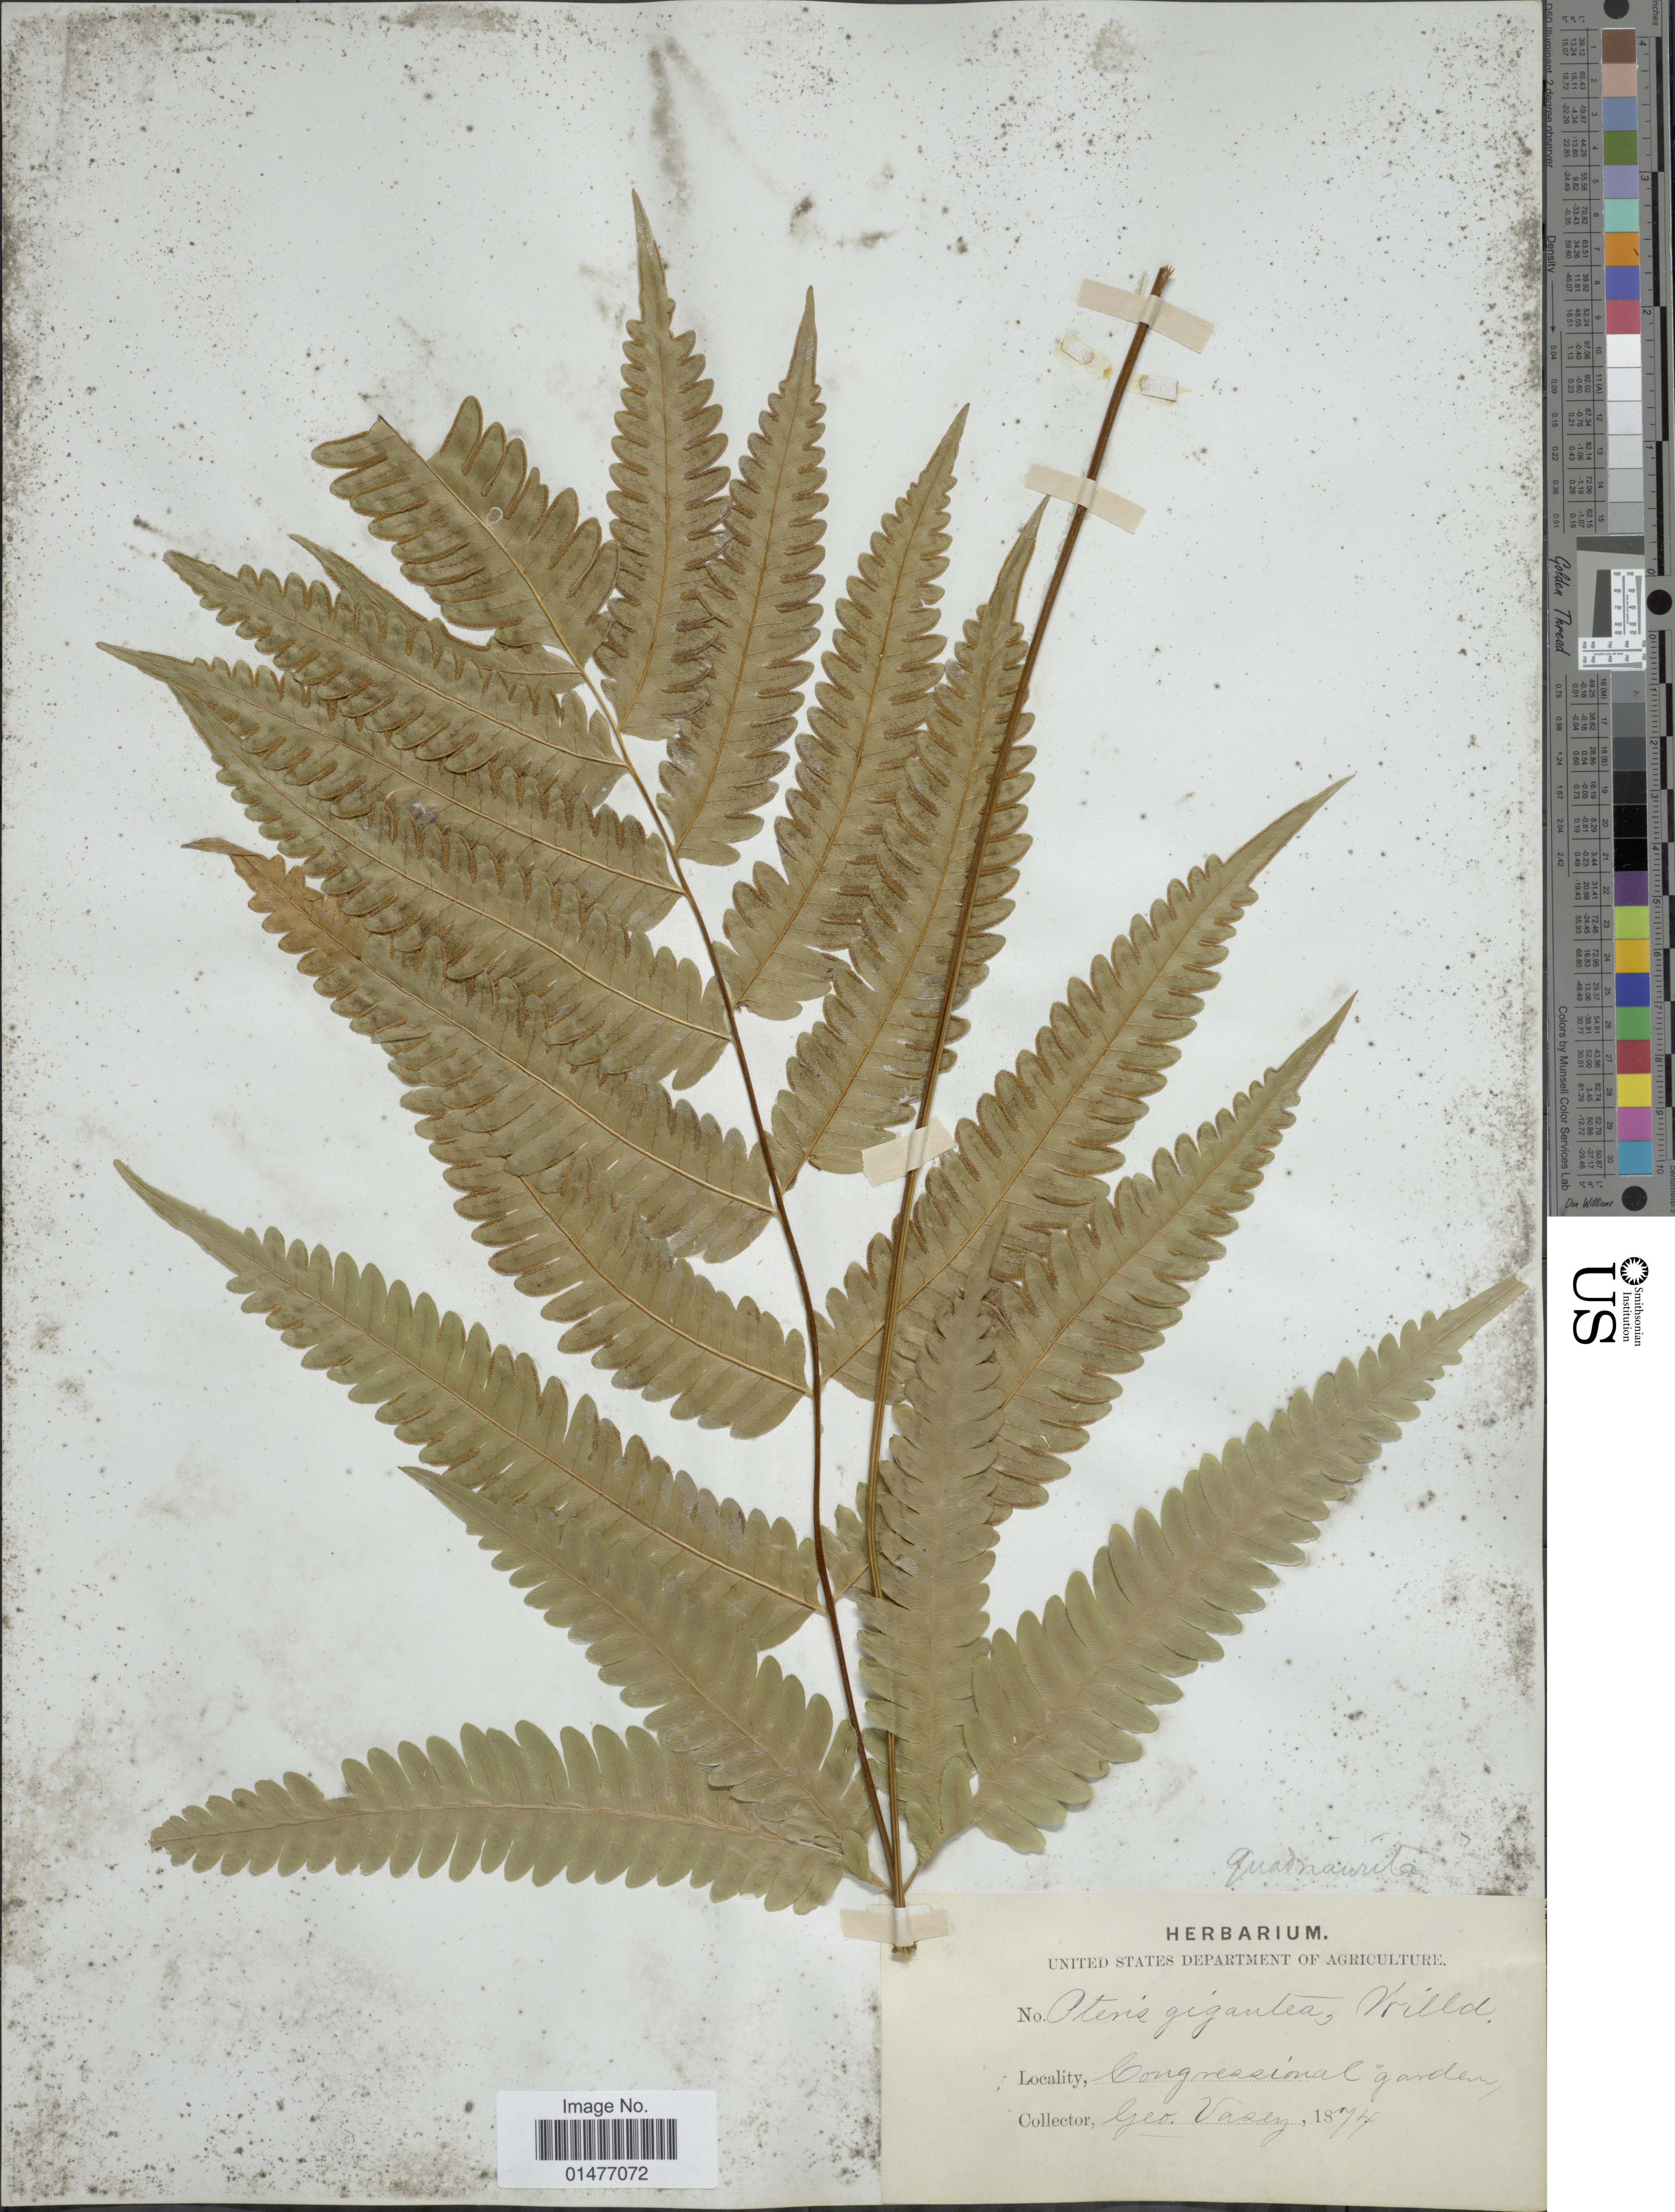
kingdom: Plantae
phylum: Tracheophyta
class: Polypodiopsida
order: Polypodiales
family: Pteridaceae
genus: Pteris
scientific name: Pteris quadriaurita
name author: Retz.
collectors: G. Vasey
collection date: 1874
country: United States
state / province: District of Columbia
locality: Congressional garden